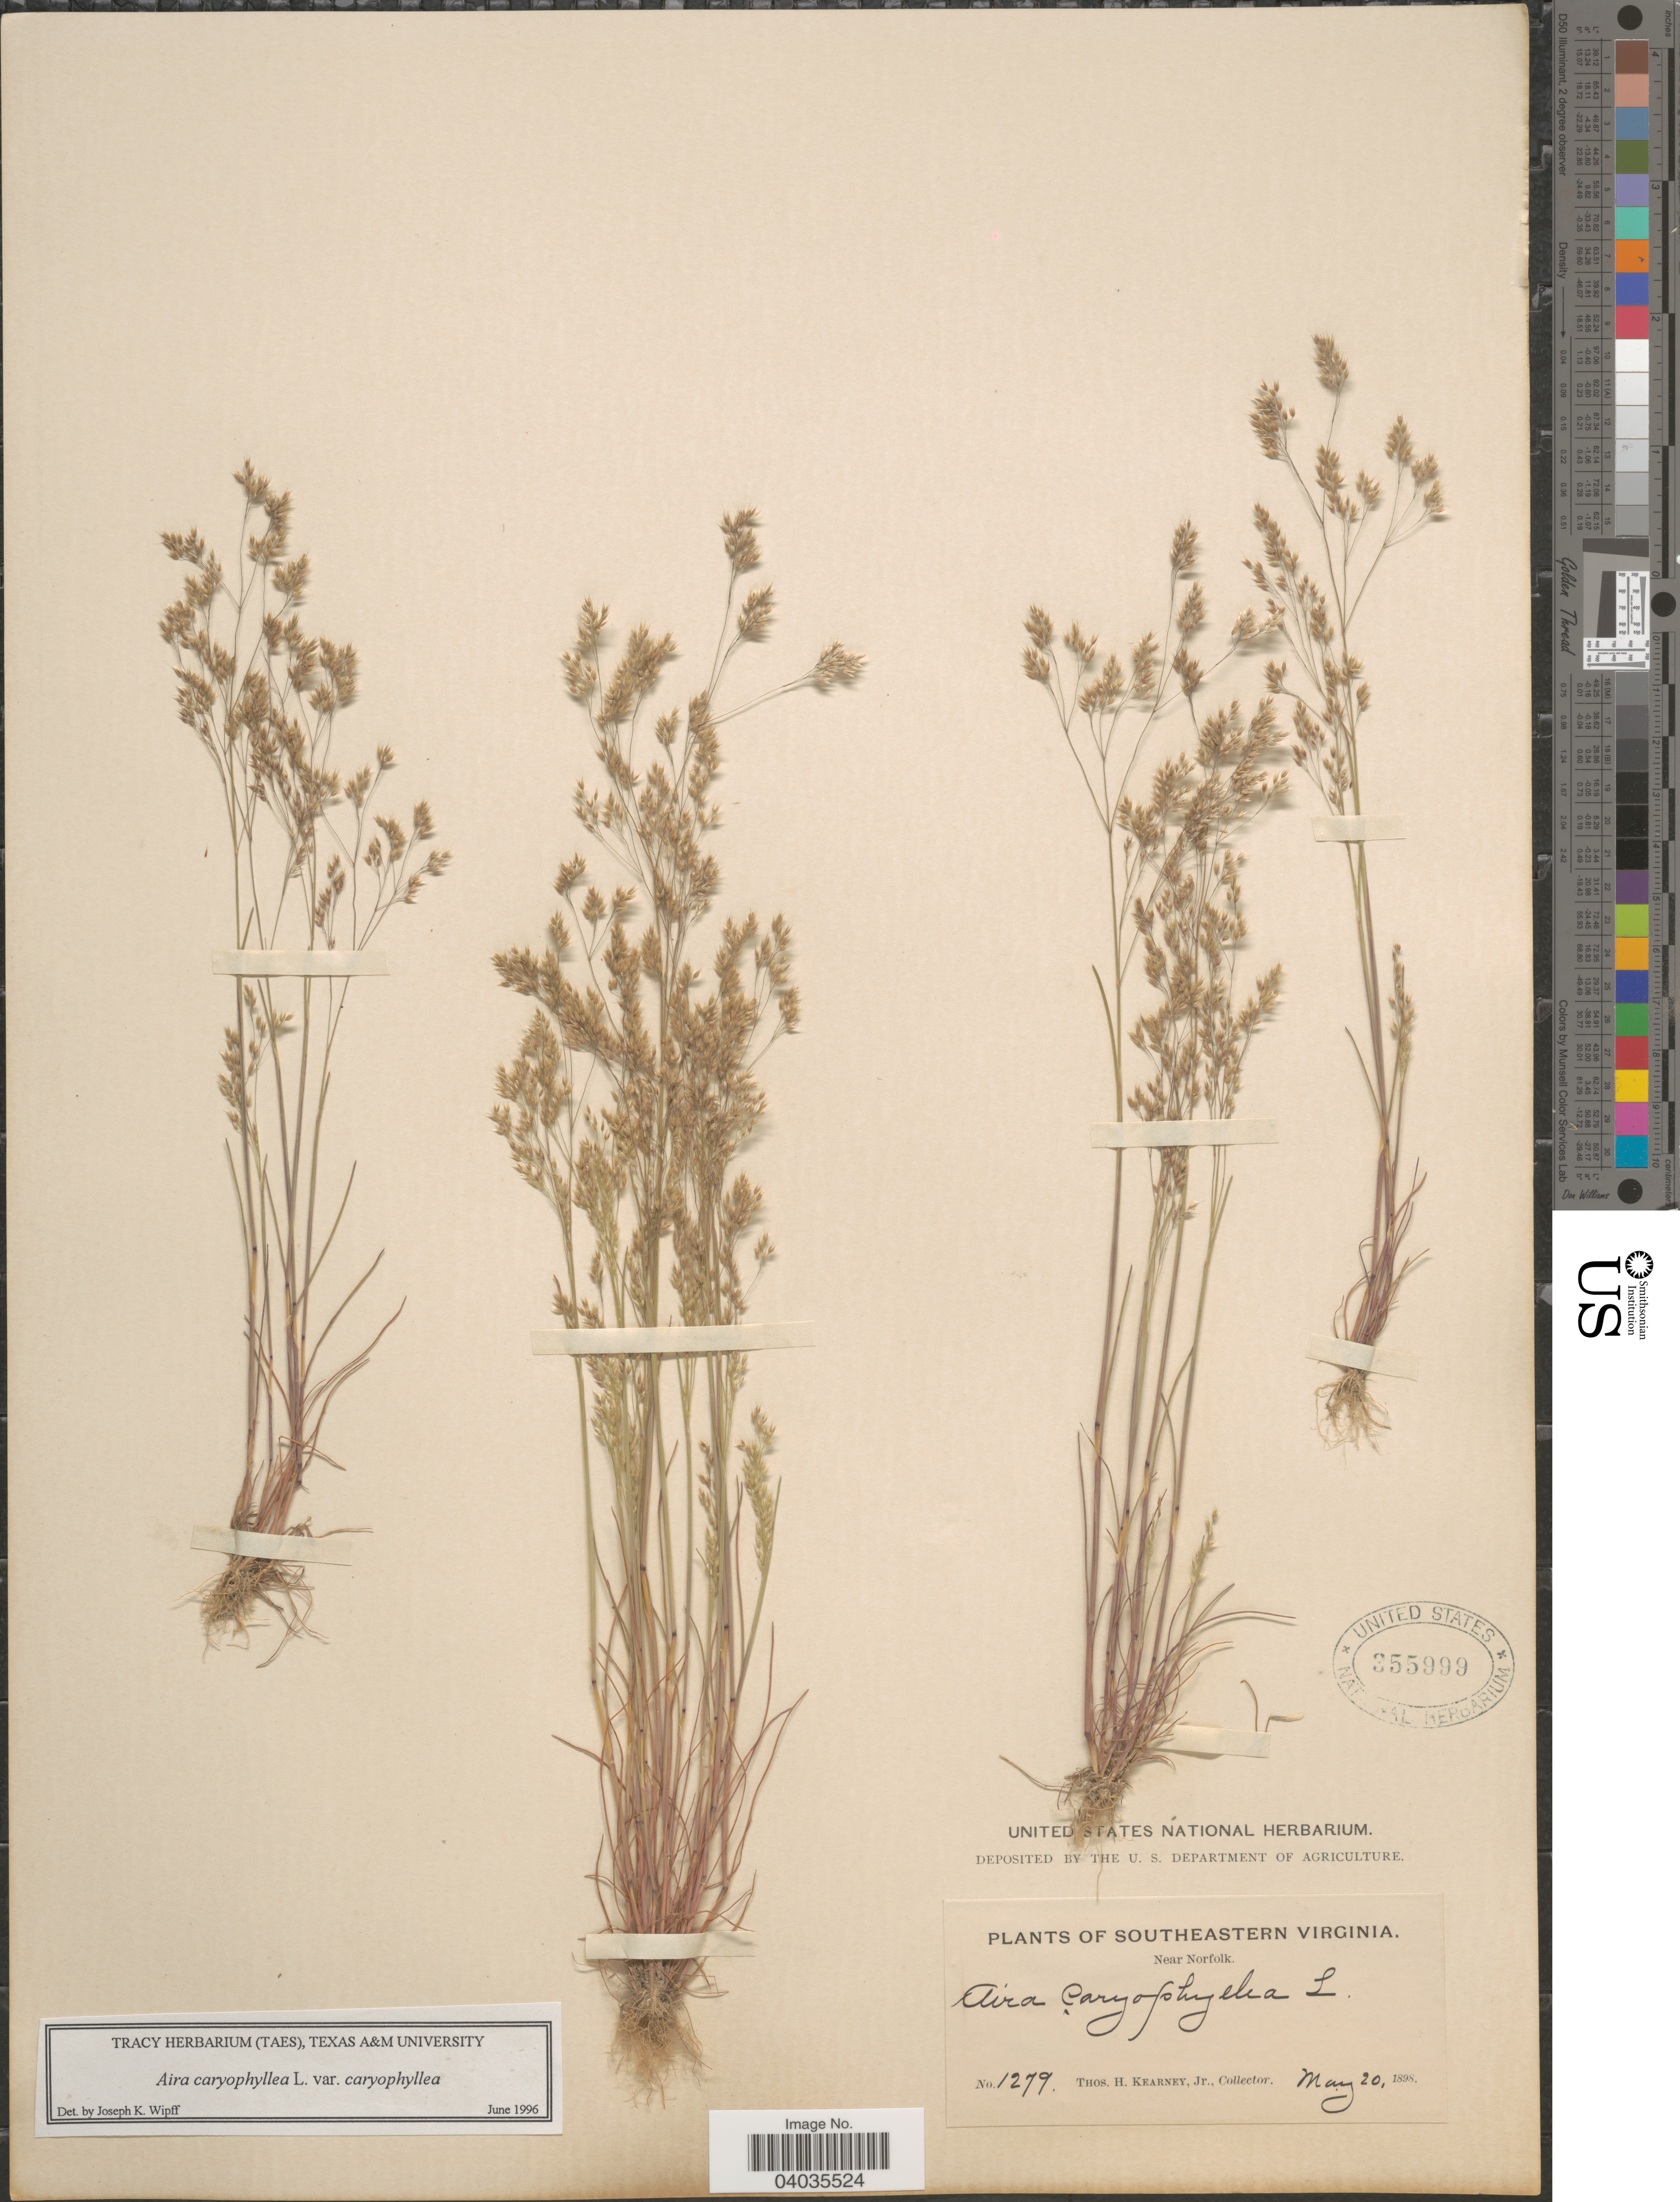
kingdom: Plantae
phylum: Tracheophyta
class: Liliopsida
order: Poales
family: Poaceae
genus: Aira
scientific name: Aira caryophyllea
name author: L.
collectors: T. H. Kearney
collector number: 1279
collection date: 1898-05-20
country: United States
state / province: Virginia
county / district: City of Norfolk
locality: Southeastern Virginia. Near Norfolk.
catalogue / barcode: US 355999